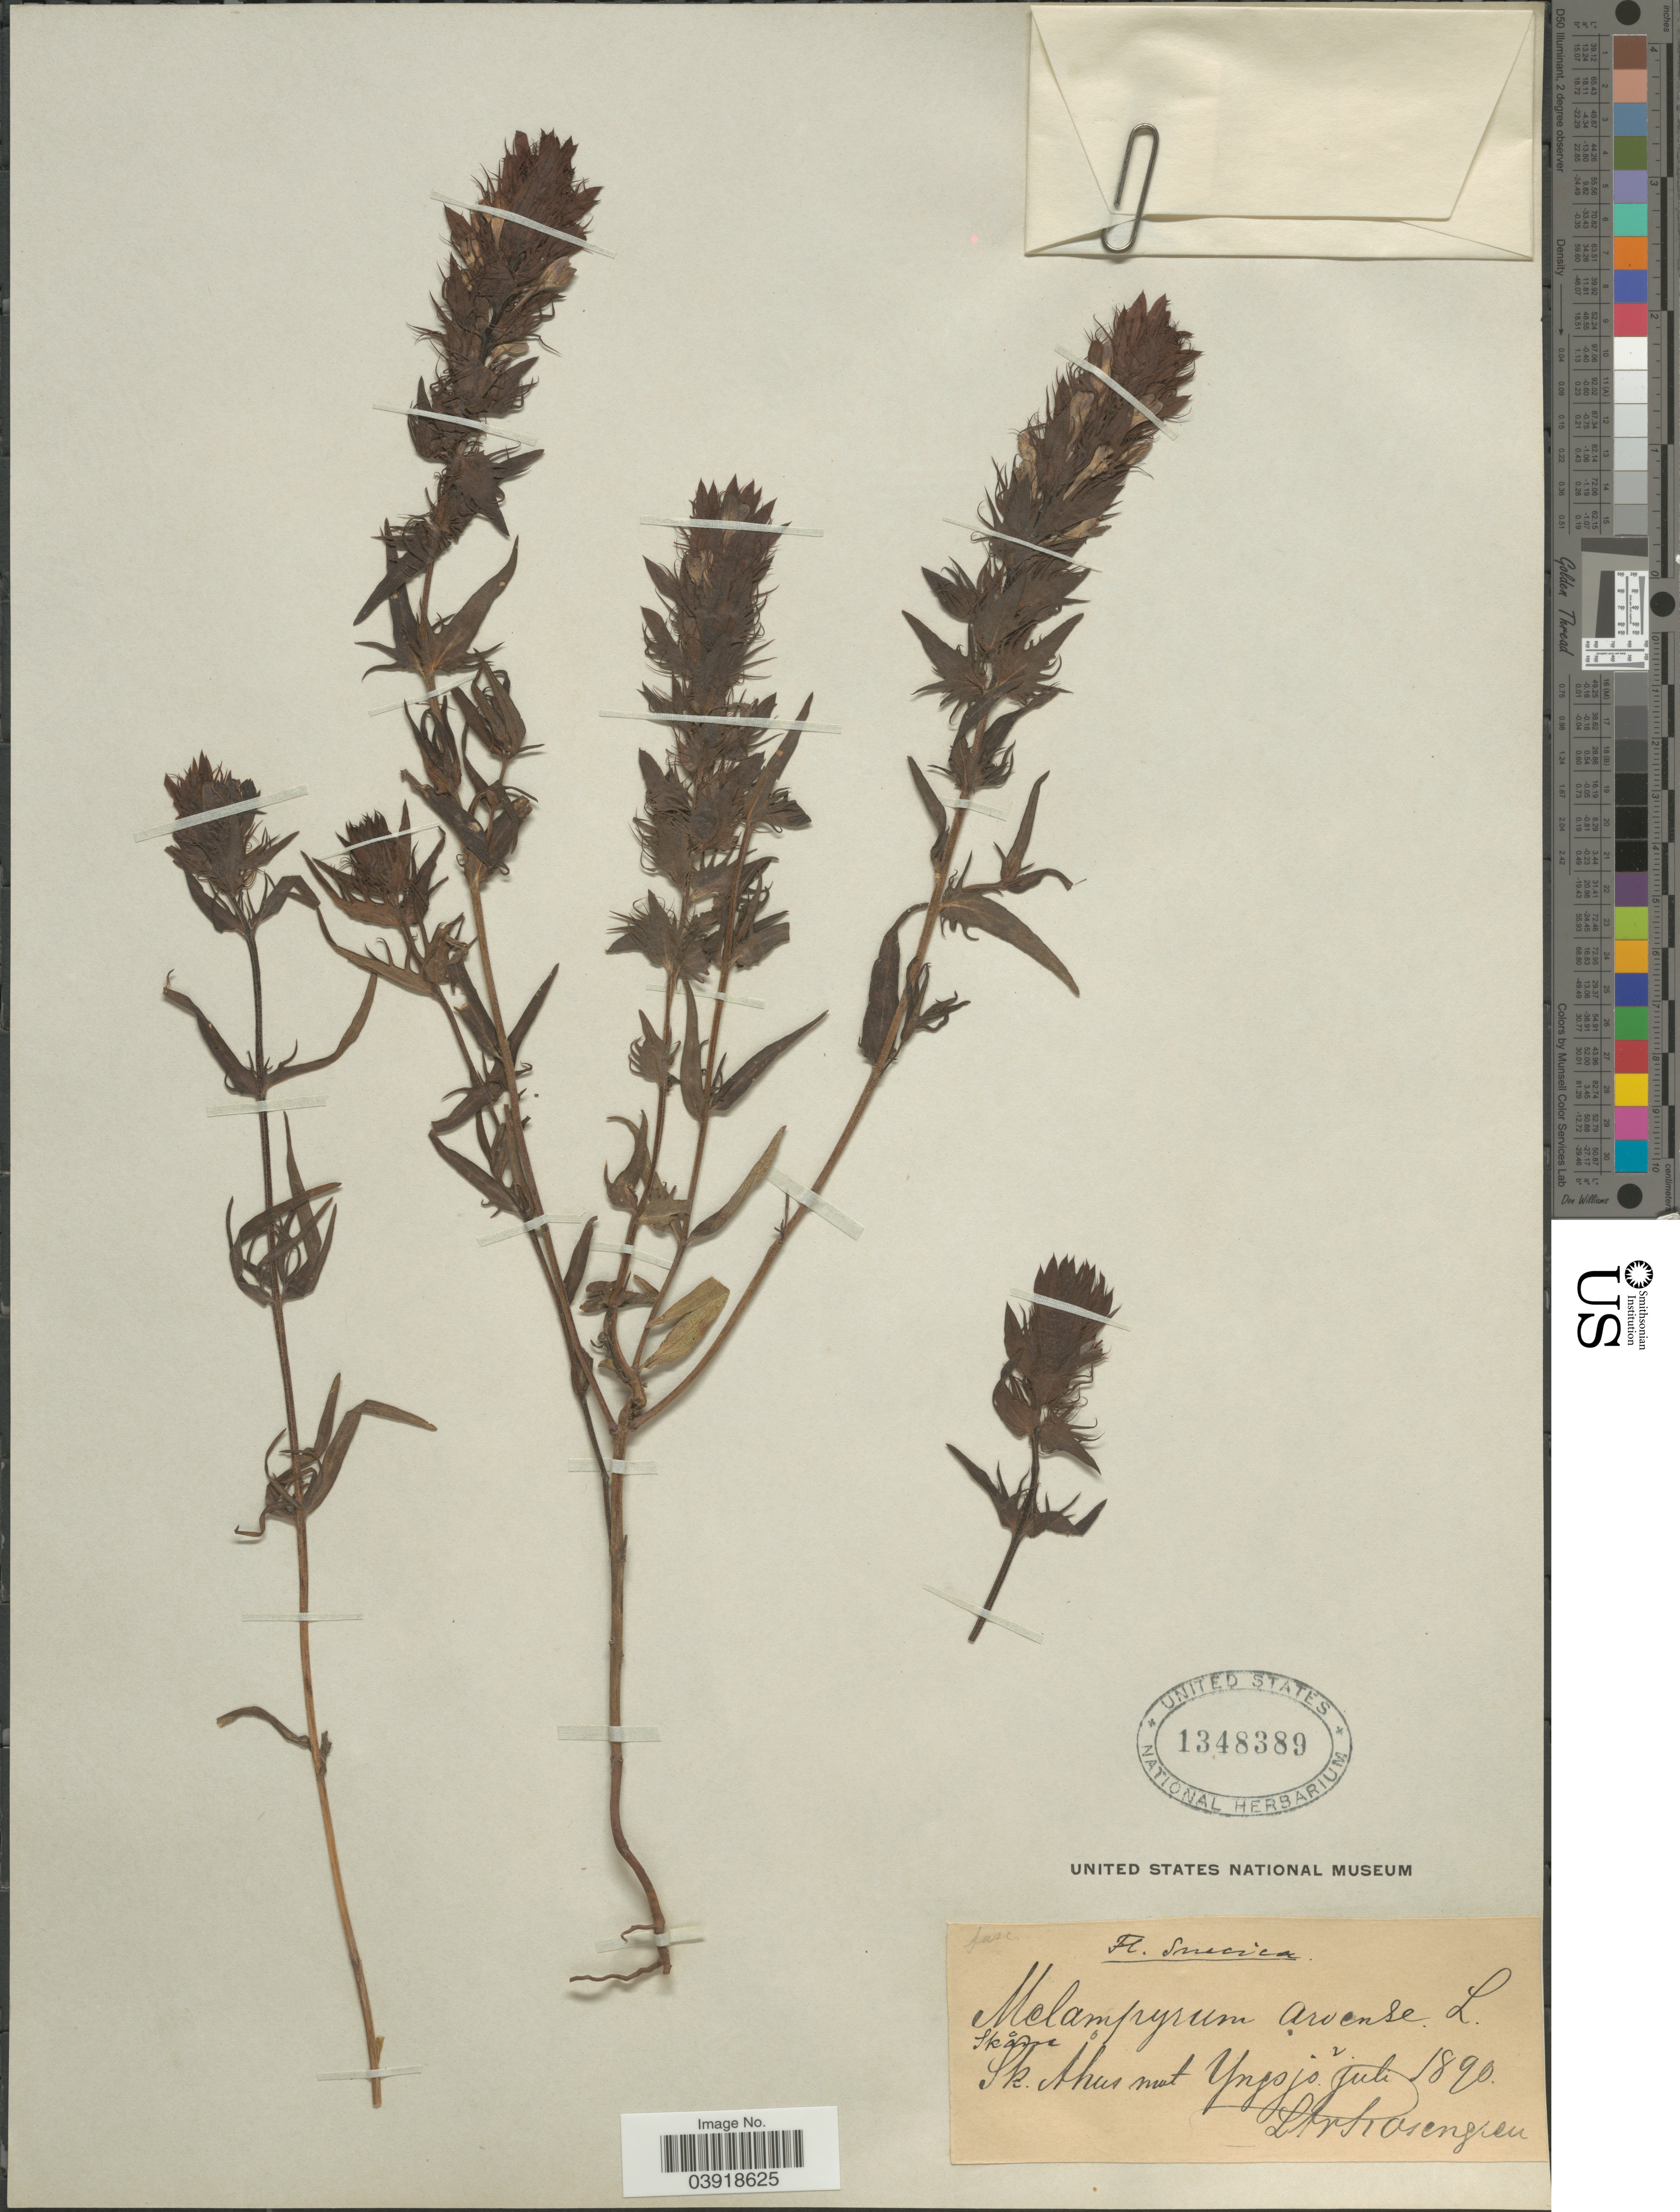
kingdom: Plantae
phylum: Tracheophyta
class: Magnoliopsida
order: Lamiales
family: Orobanchaceae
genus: Melampyrum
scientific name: Melampyrum arvense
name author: L.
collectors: L. Rosengren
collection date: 1890-07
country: Sweden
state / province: Skåne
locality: Åhus mut [interpreted] Yngsjö.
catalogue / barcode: US 1348389